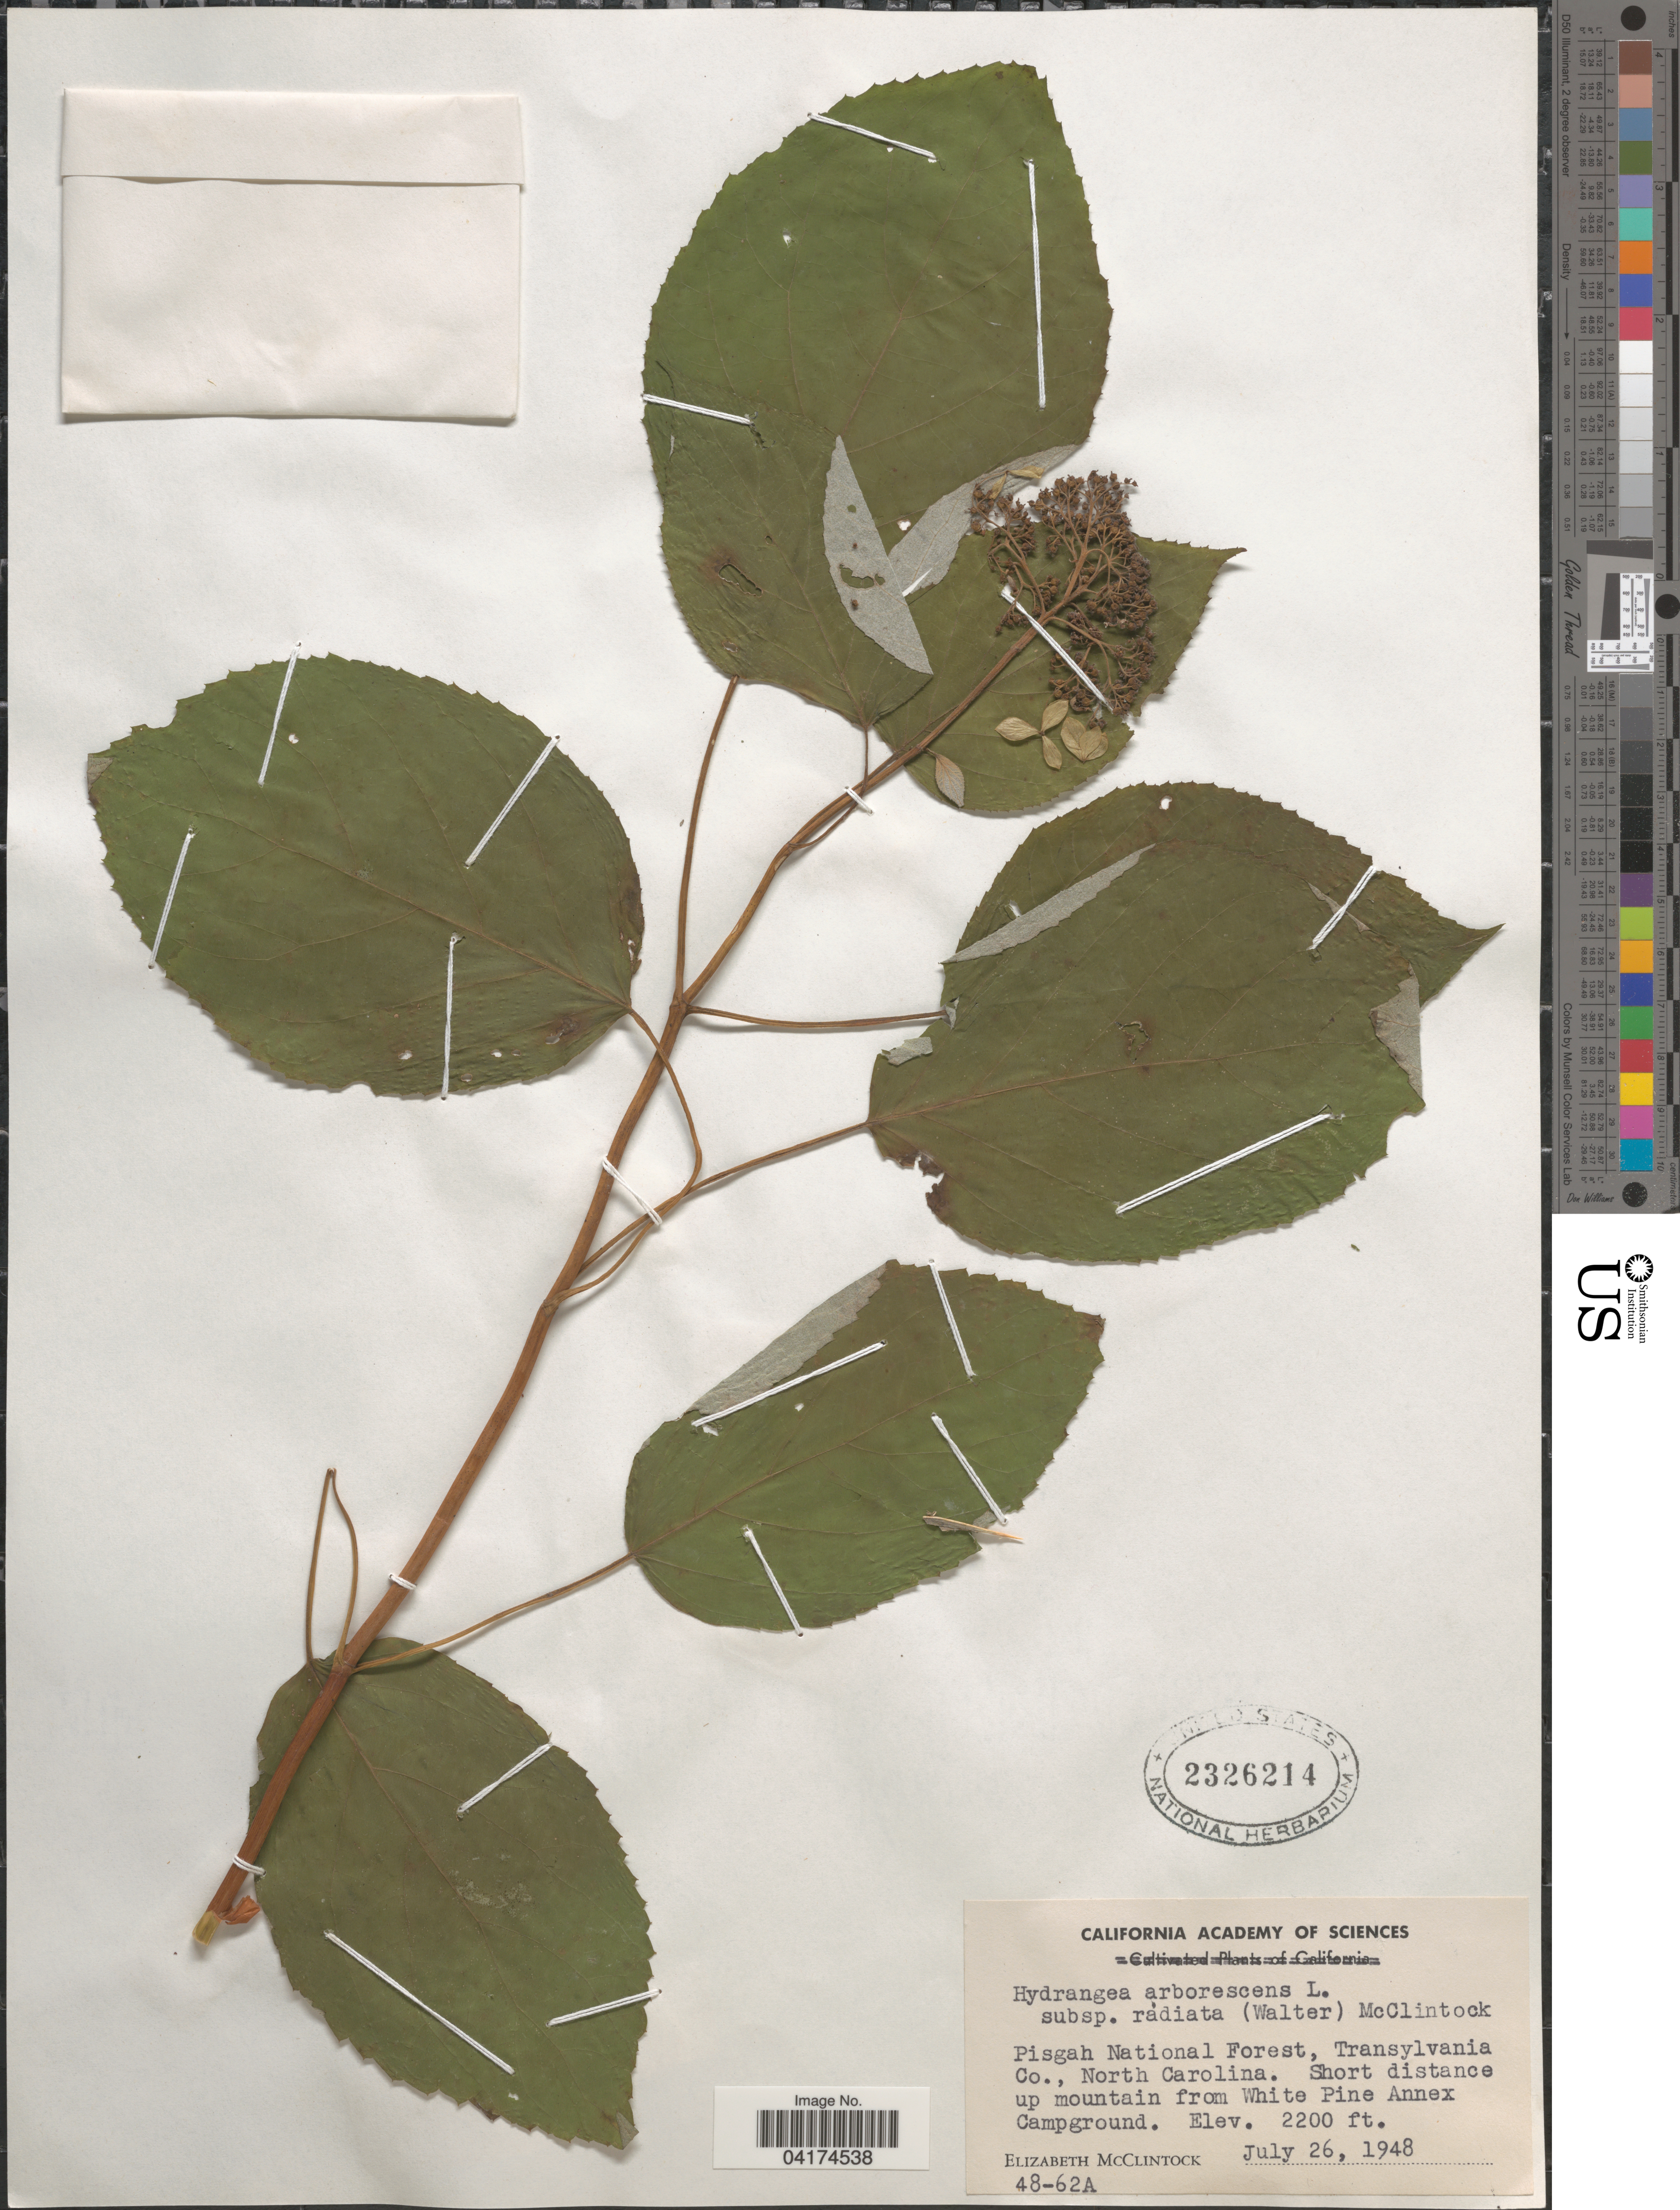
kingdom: Plantae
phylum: Tracheophyta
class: Magnoliopsida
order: Cornales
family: Hydrangeaceae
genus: Hydrangea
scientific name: Hydrangea arborescens subsp. radiata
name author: (Walter) E. M. McClint.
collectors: E. McClintock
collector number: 48-62A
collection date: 1948-07-26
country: United States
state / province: North Carolina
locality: Pisgah National Forest, Transylvania Co. Short distance up mountain from White Pine Annex Campground.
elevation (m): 671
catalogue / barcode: US 2326214